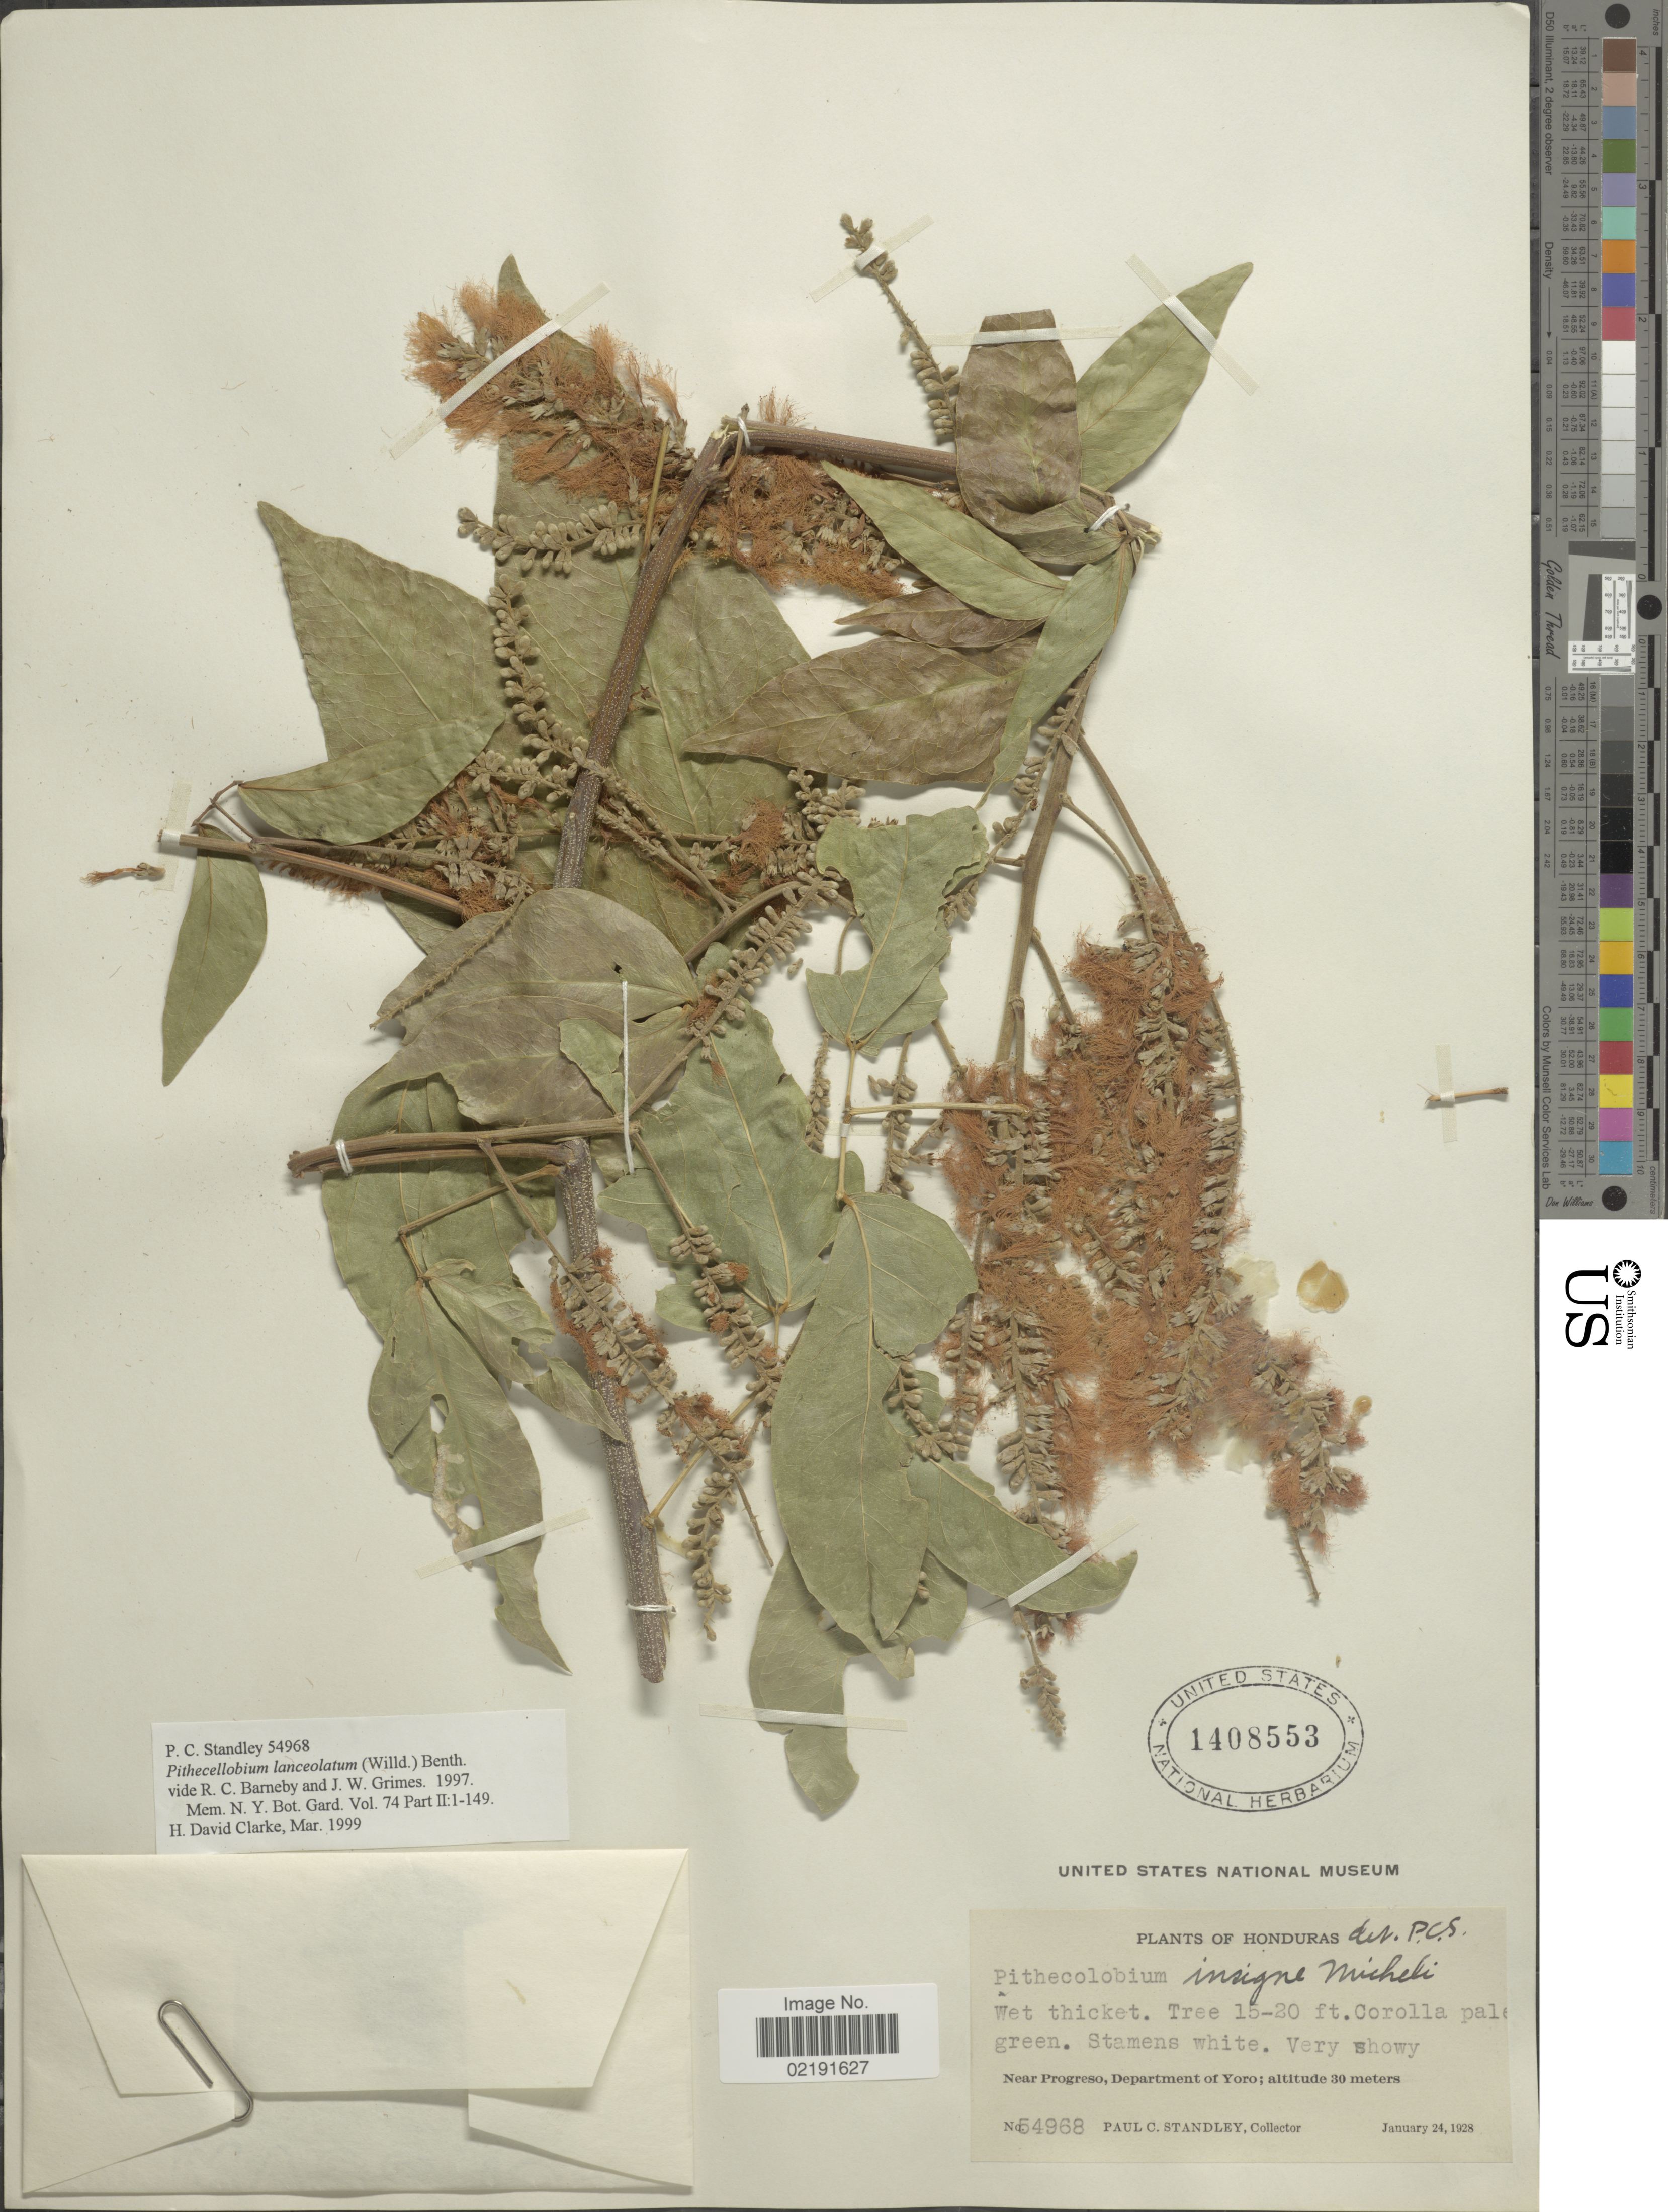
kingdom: Plantae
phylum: Tracheophyta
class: Magnoliopsida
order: Fabales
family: Fabaceae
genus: Pithecellobium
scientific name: Pithecellobium lanceolatum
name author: (Humb. & Bonpl. ex Willd.) Benth.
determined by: Clarke, H. D., University of North Carolina (Asheville)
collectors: P. C. Standley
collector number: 54968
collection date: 1928-01-24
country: Honduras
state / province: Yoro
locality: Near Progreso, Department of Yoro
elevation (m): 30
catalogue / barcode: US 1408553